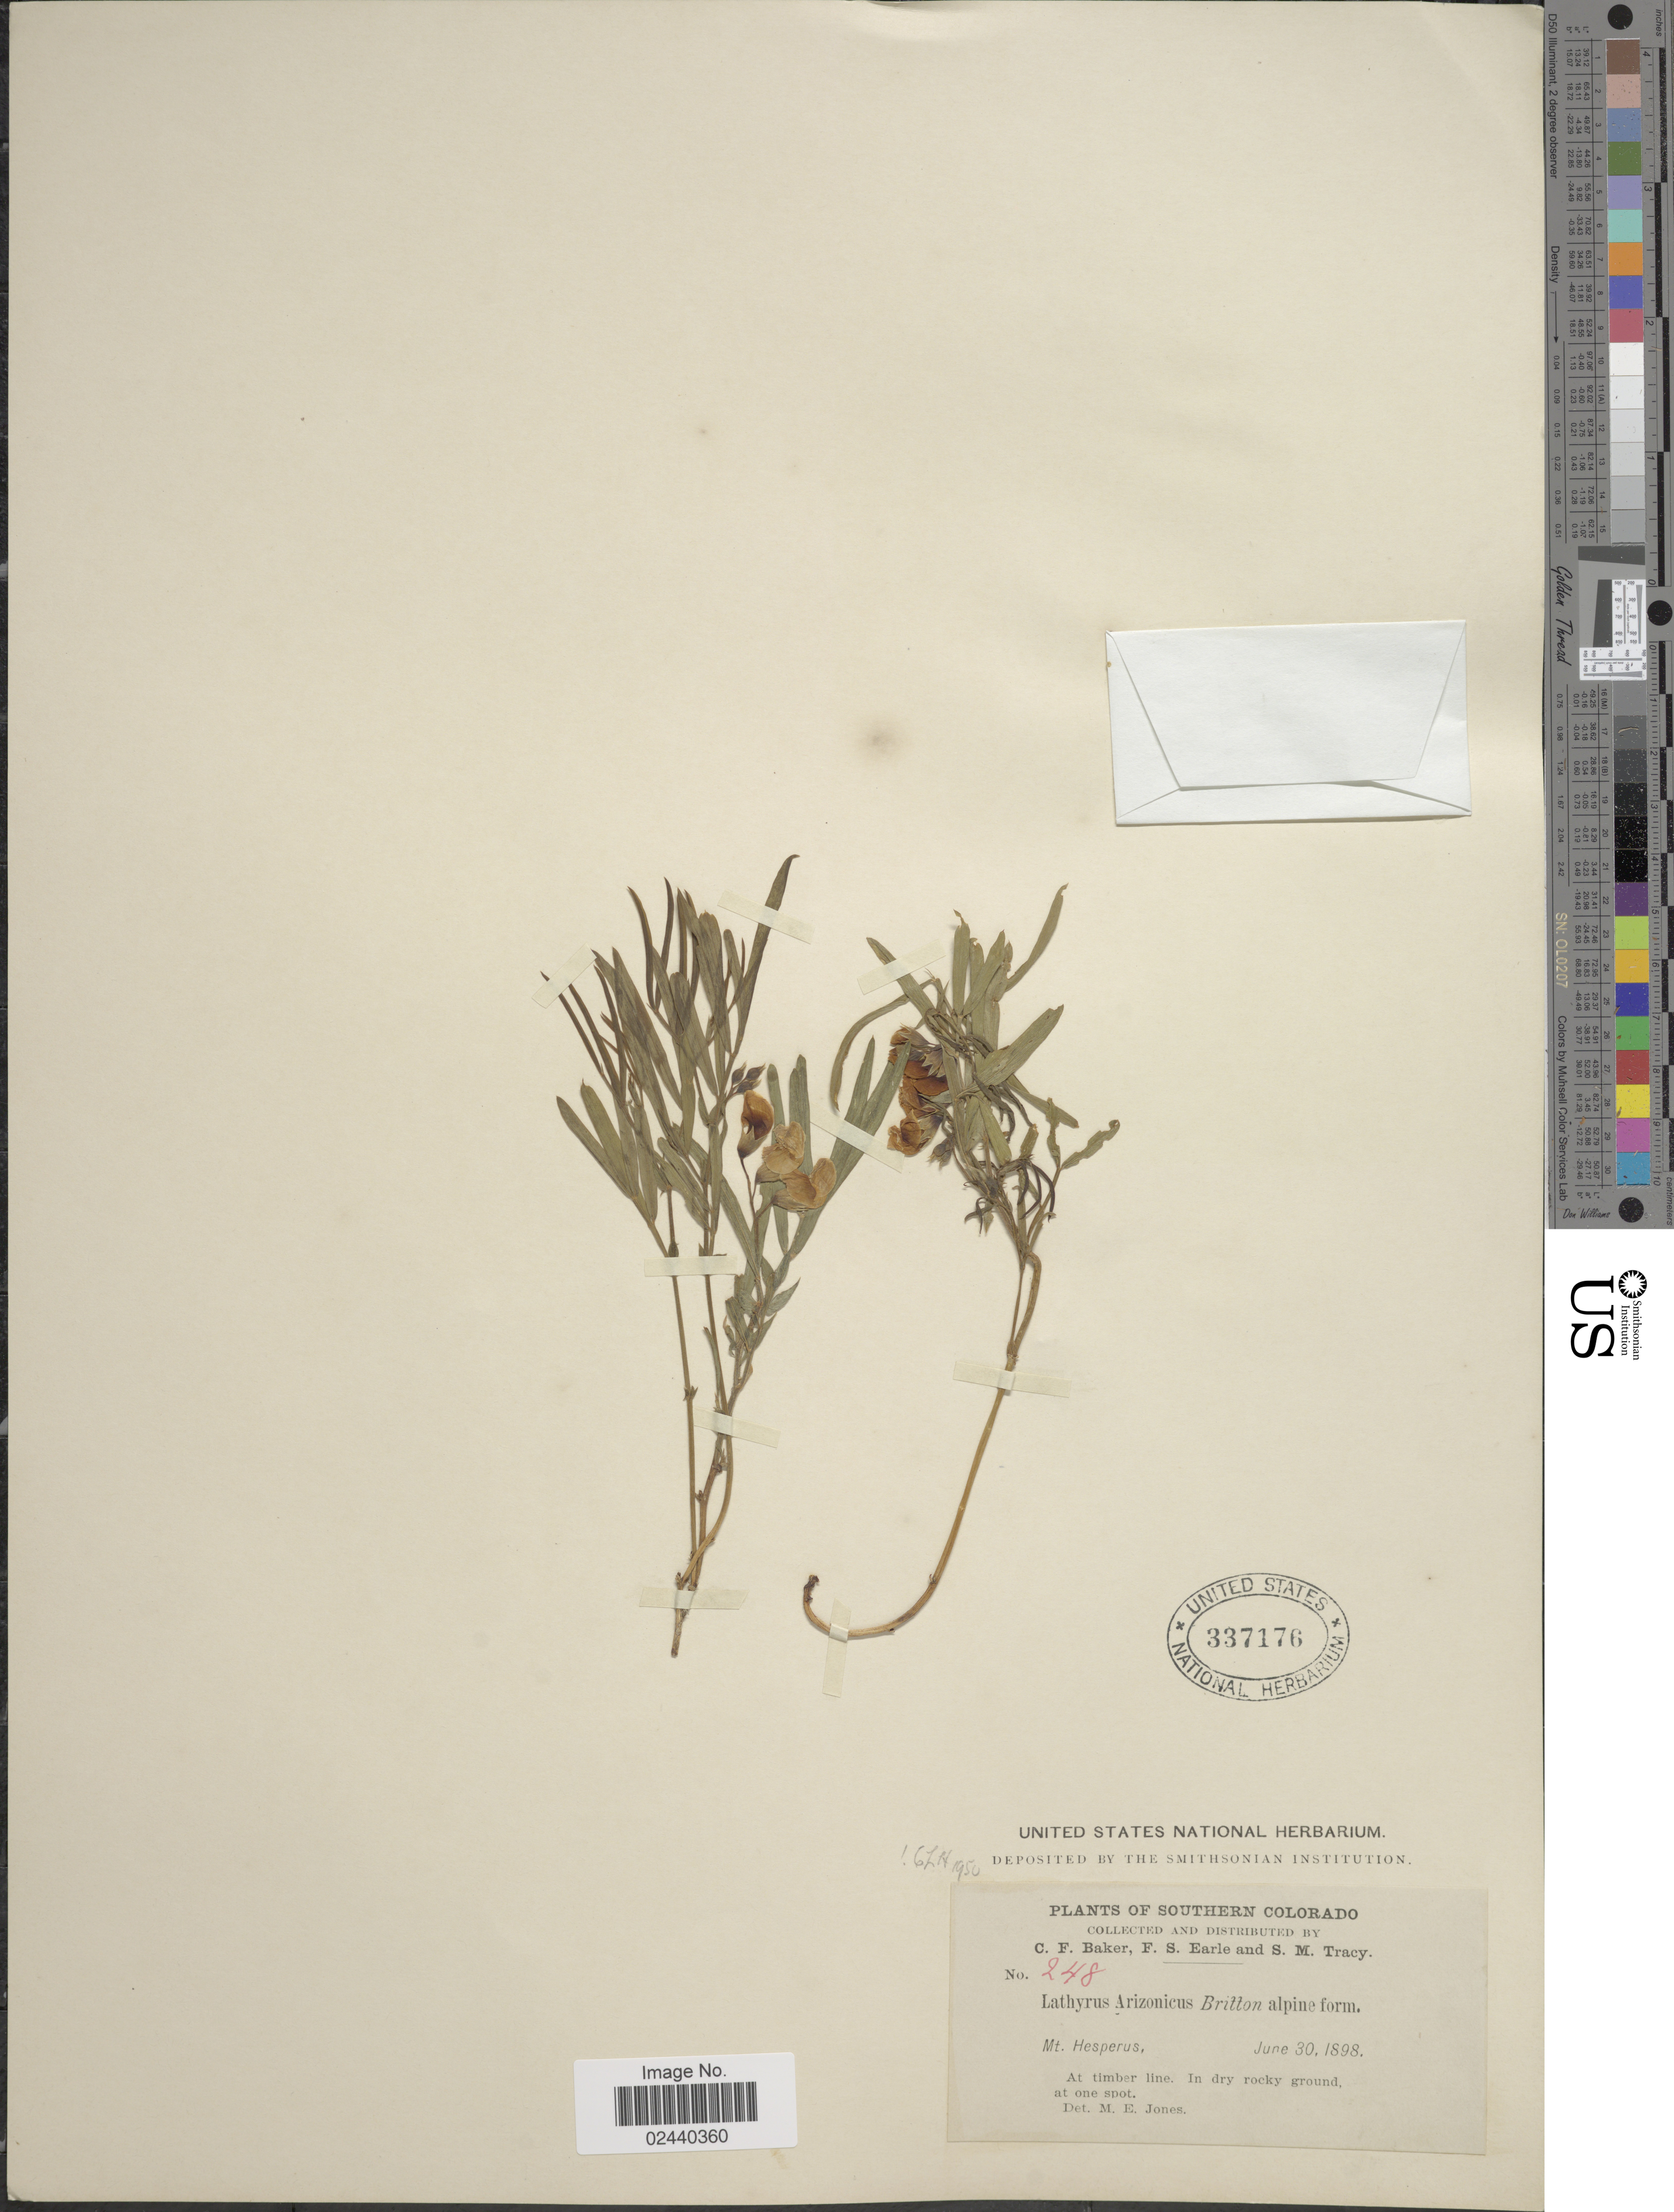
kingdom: Plantae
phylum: Tracheophyta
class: Magnoliopsida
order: Fabales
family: Fabaceae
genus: Lathyrus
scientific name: Lathyrus arizonicus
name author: Britton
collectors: C. F. Baker, F. S. Earle & S. M. Tracy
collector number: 248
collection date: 1898-06-30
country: United States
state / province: Colorado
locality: Southern Colorado. Mt. Hesperus. At timber line. In dry rocky ground, at one spot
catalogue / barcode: US 337176